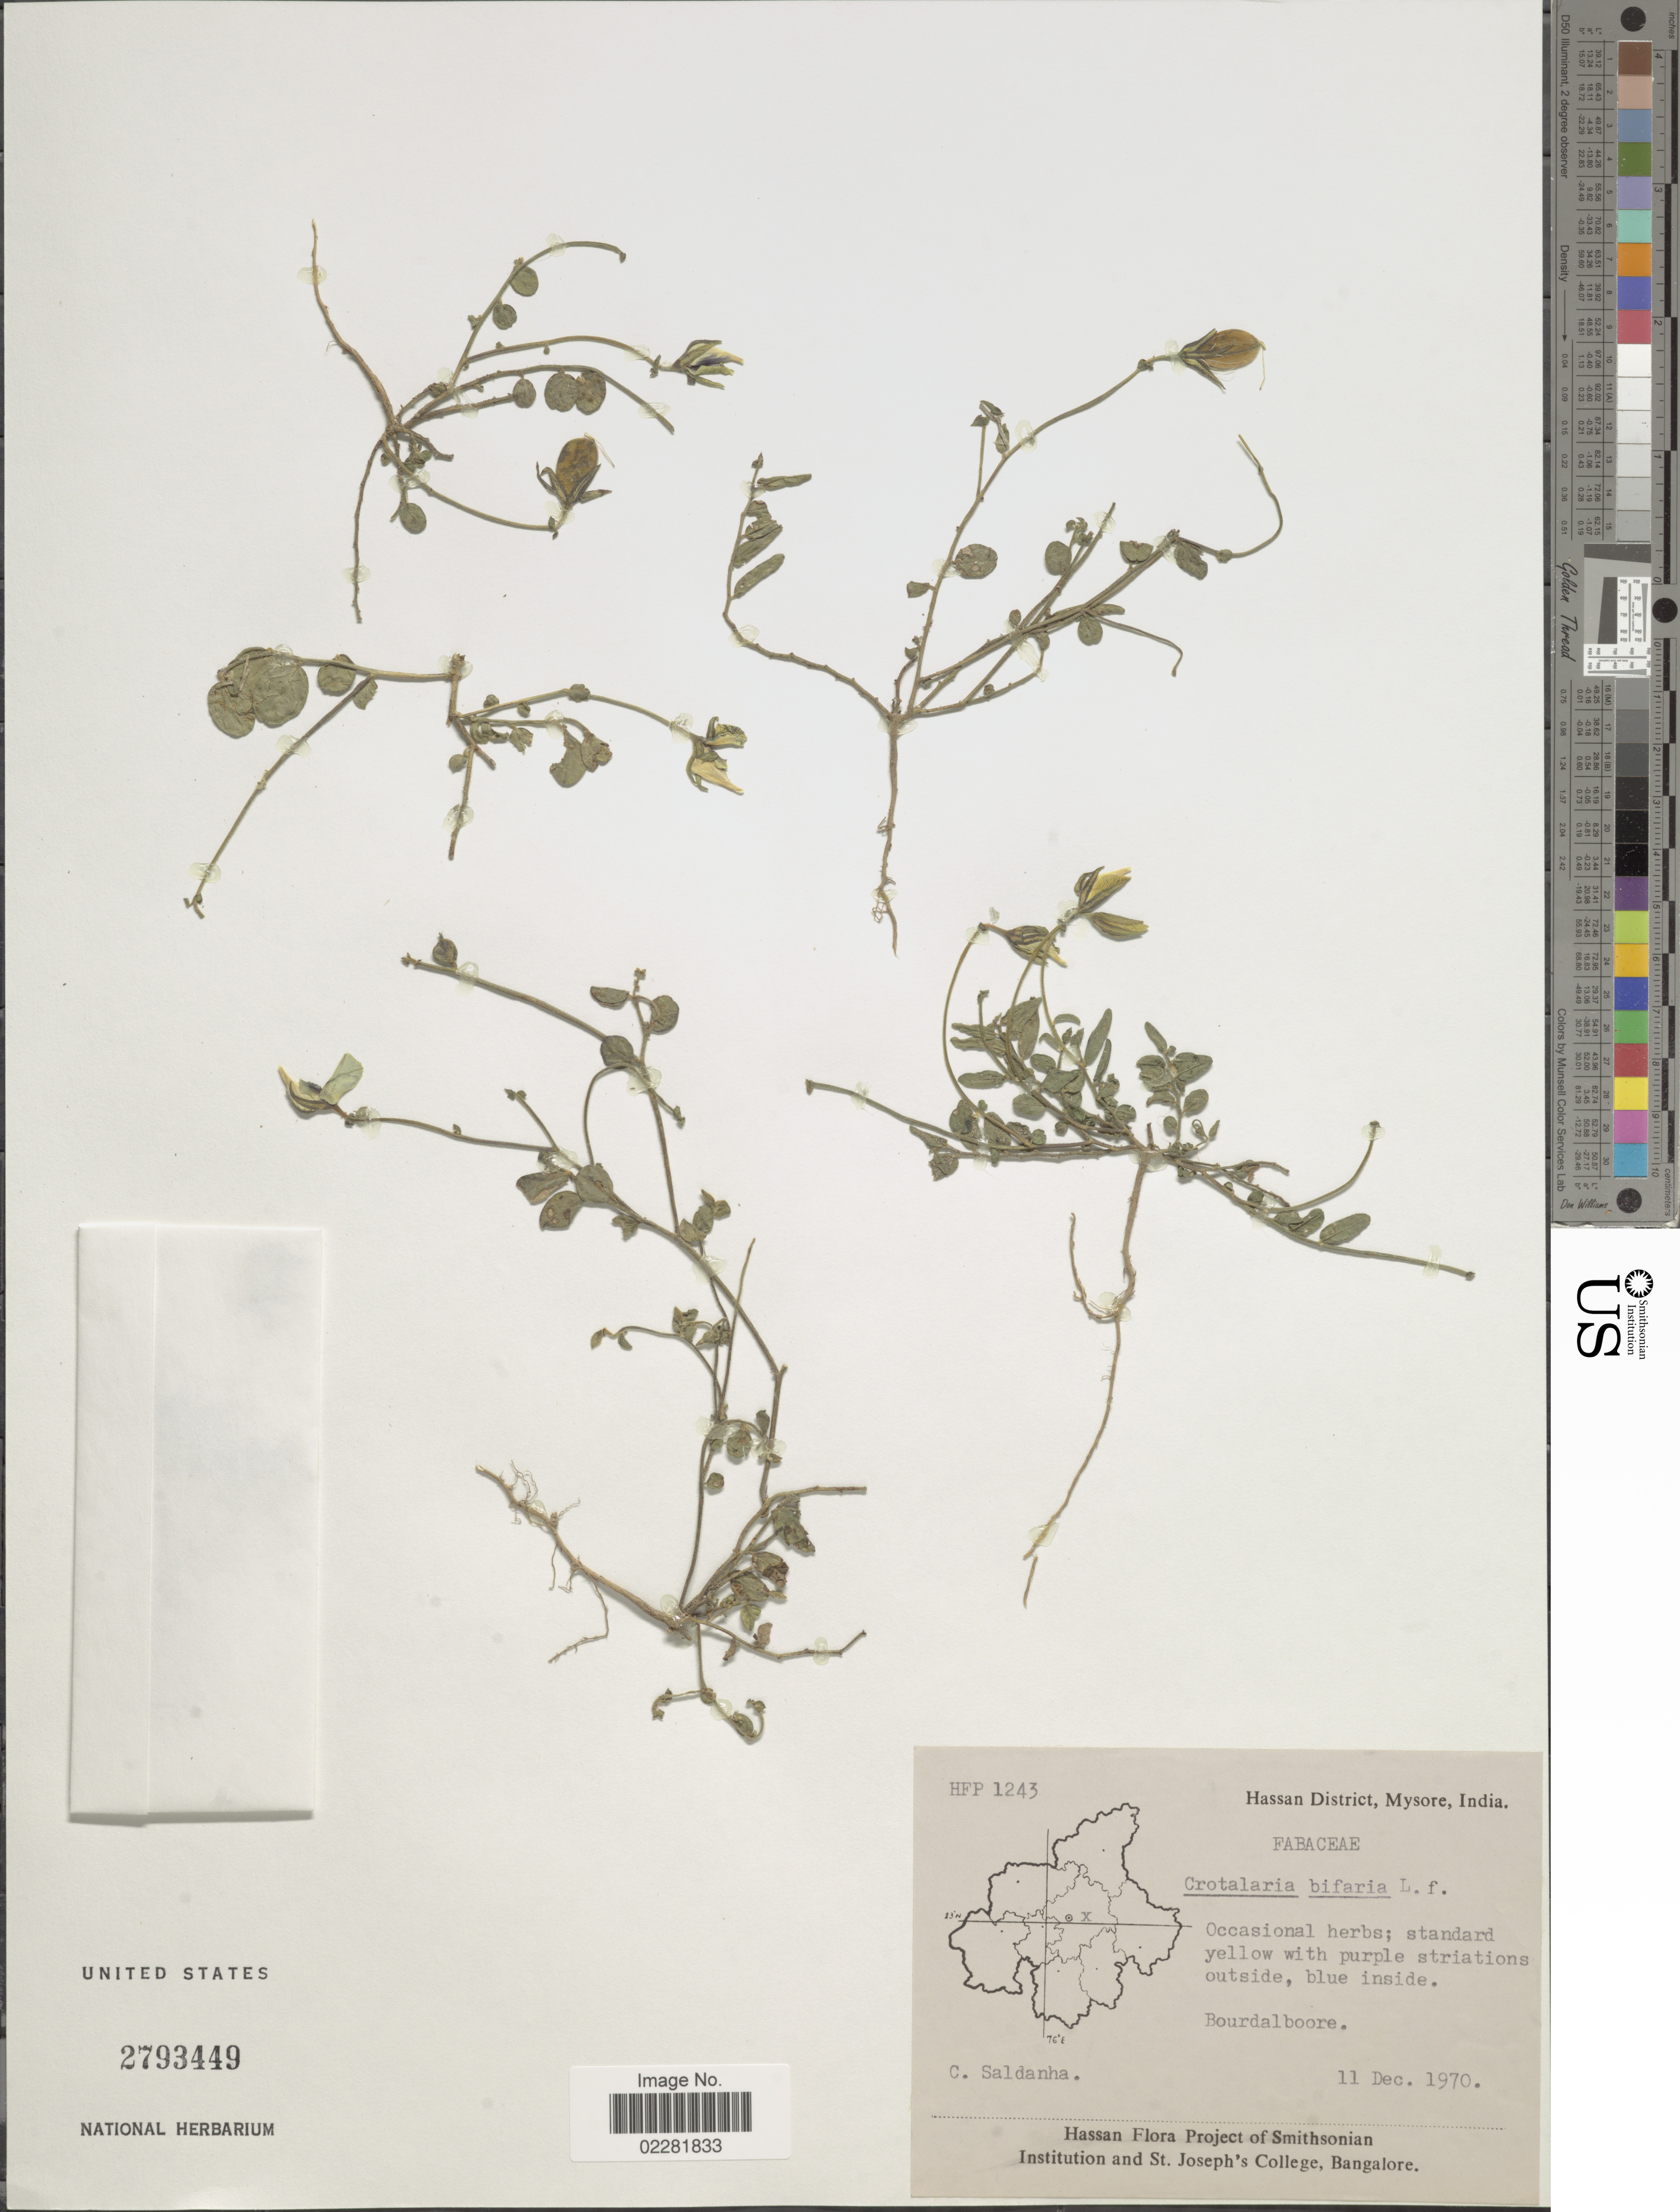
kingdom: Plantae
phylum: Tracheophyta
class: Magnoliopsida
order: Fabales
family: Fabaceae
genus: Crotalaria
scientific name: Crotalaria bifaria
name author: L. f.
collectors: C. Saldanha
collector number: HFFP1243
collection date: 1970-12-11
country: India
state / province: Karnataka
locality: Hassan District, Mysore, Bourdal boore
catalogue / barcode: US 2793449